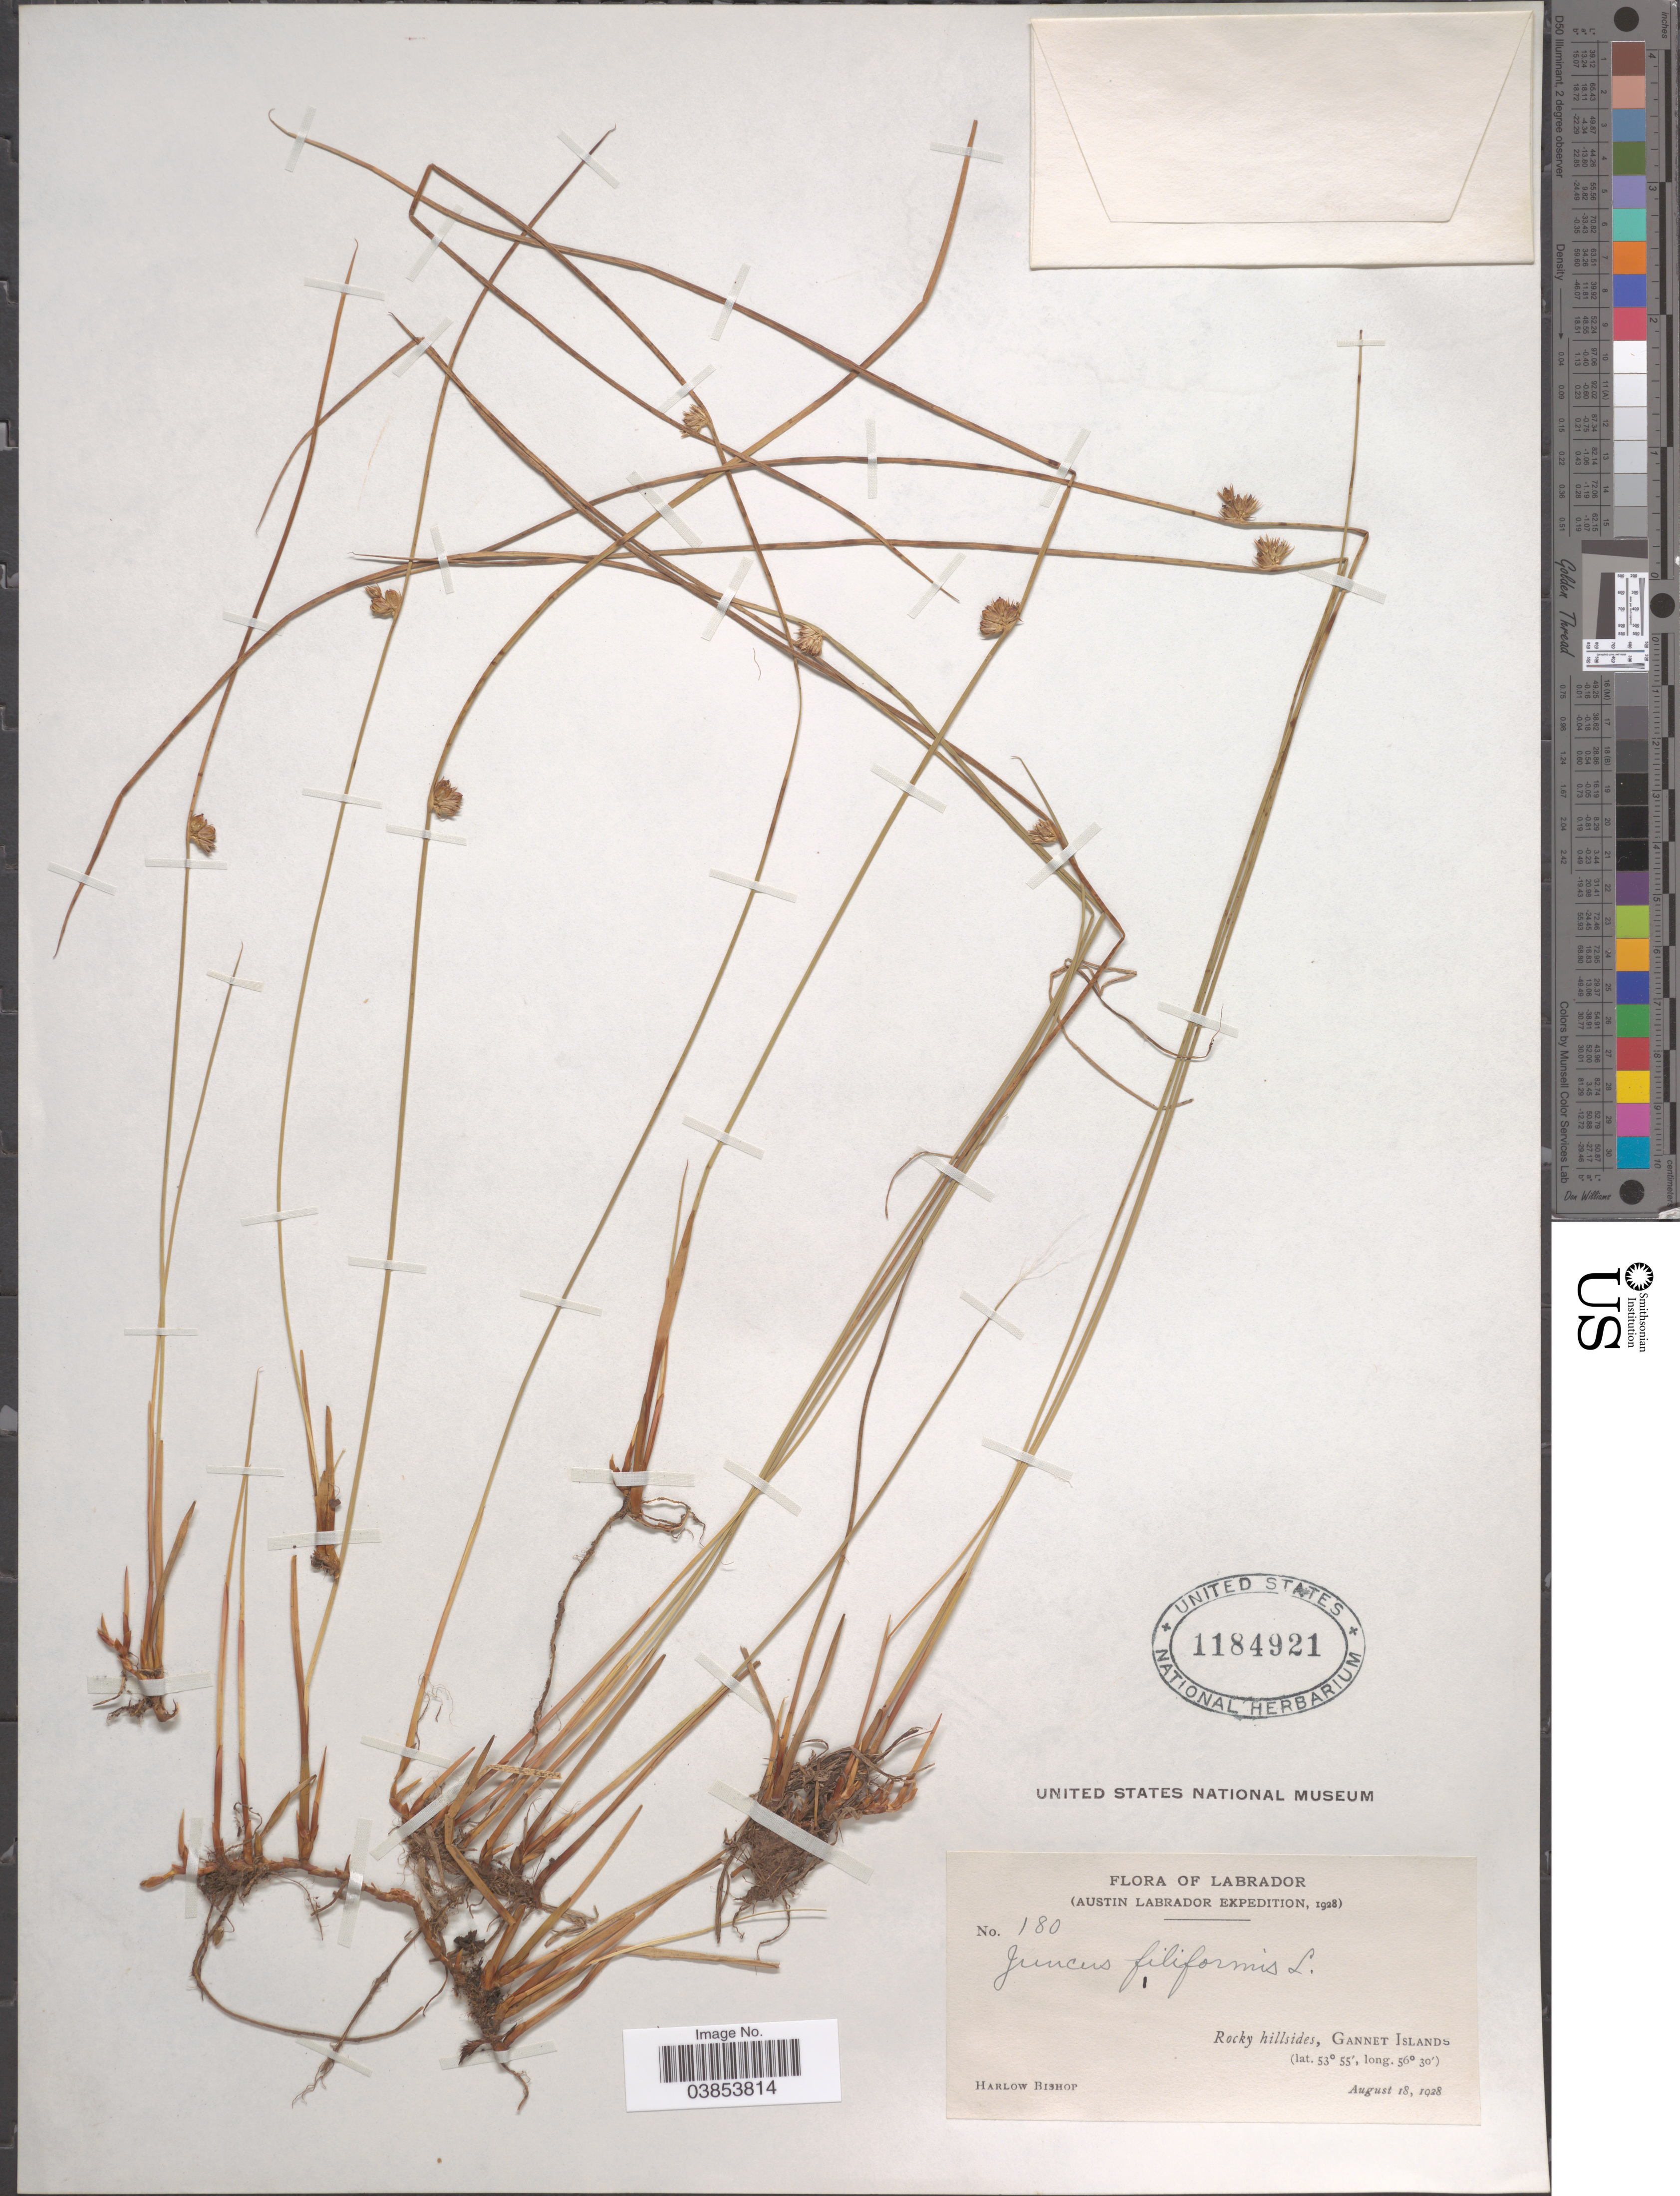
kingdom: Plantae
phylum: Tracheophyta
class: Liliopsida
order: Poales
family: Juncaceae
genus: Juncus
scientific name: Juncus filiformis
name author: L.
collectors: H. Bishop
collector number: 180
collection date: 1928-08-18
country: Canada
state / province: Newfoundland and Labrador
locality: Labrador. Rocky hillsides, Gannet Islands.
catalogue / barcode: US 1184921